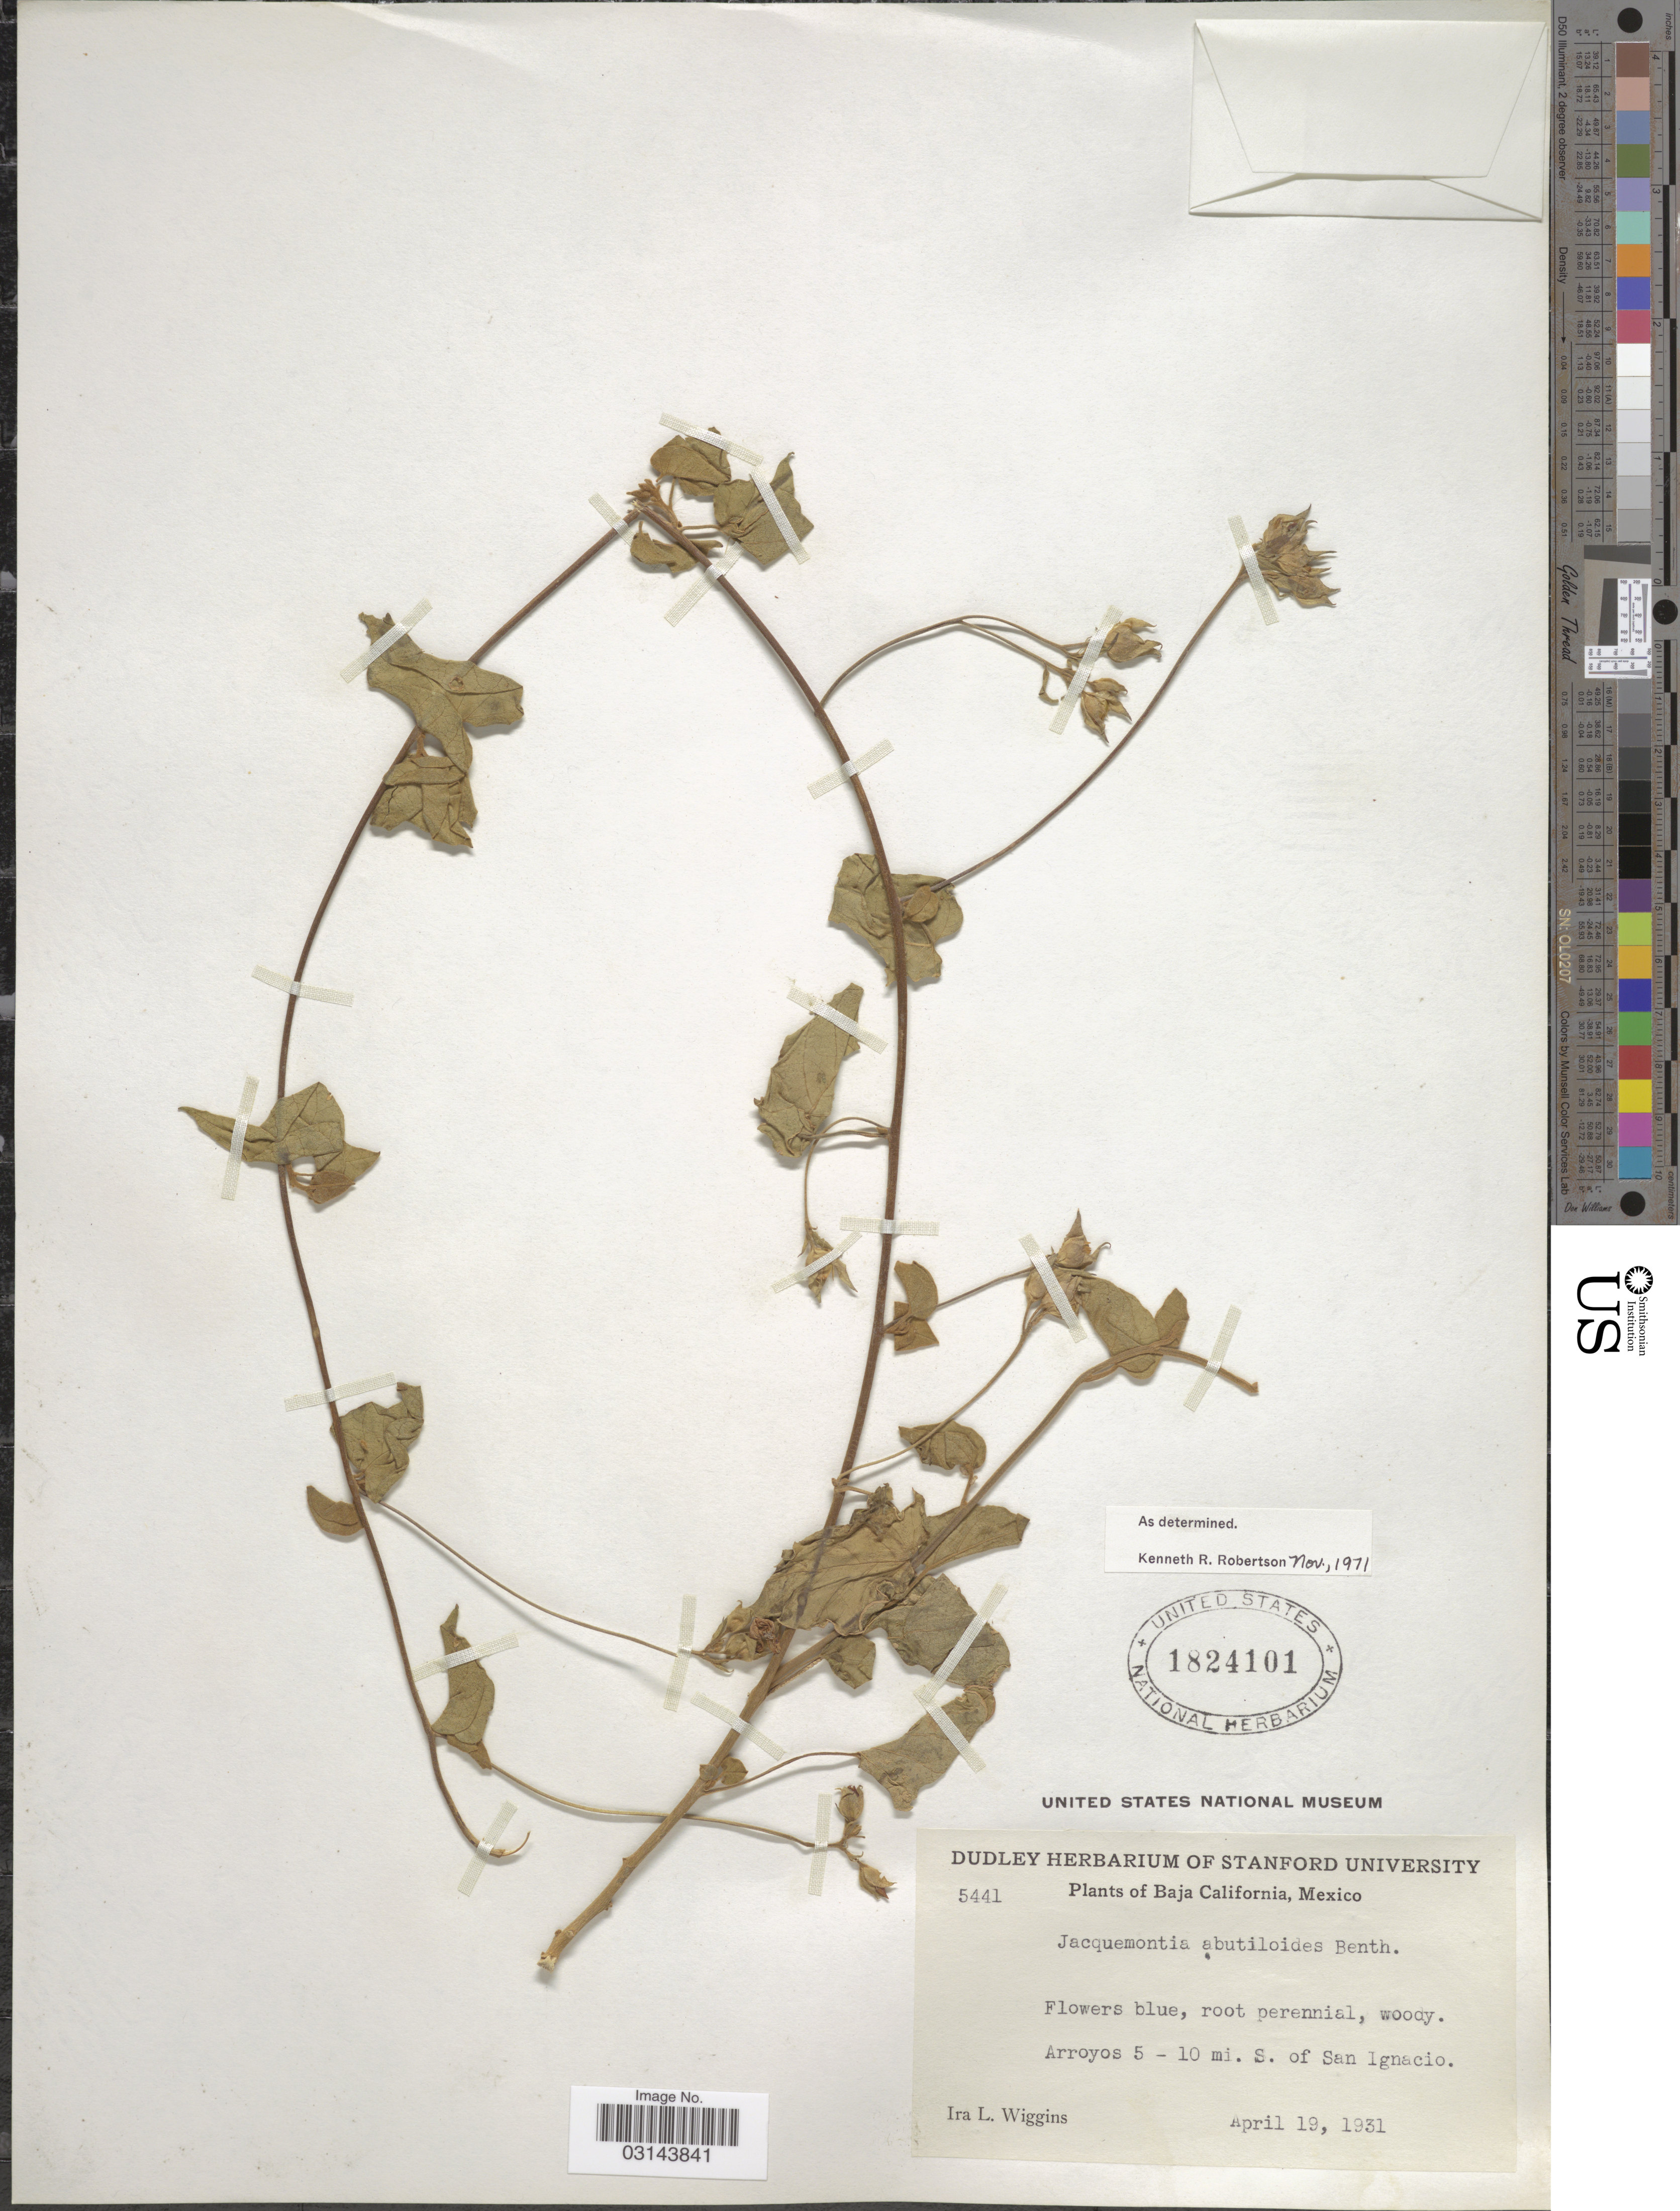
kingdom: Plantae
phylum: Tracheophyta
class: Magnoliopsida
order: Solanales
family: Convolvulaceae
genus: Jacquemontia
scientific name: Jacquemontia abutiloides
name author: Benth.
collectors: I. L. Wiggins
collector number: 5441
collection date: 1931-04-19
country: Mexico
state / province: Baja California Sur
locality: Arroyos 5 - 10 mi. S. of San Ignacio.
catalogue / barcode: US 1824101